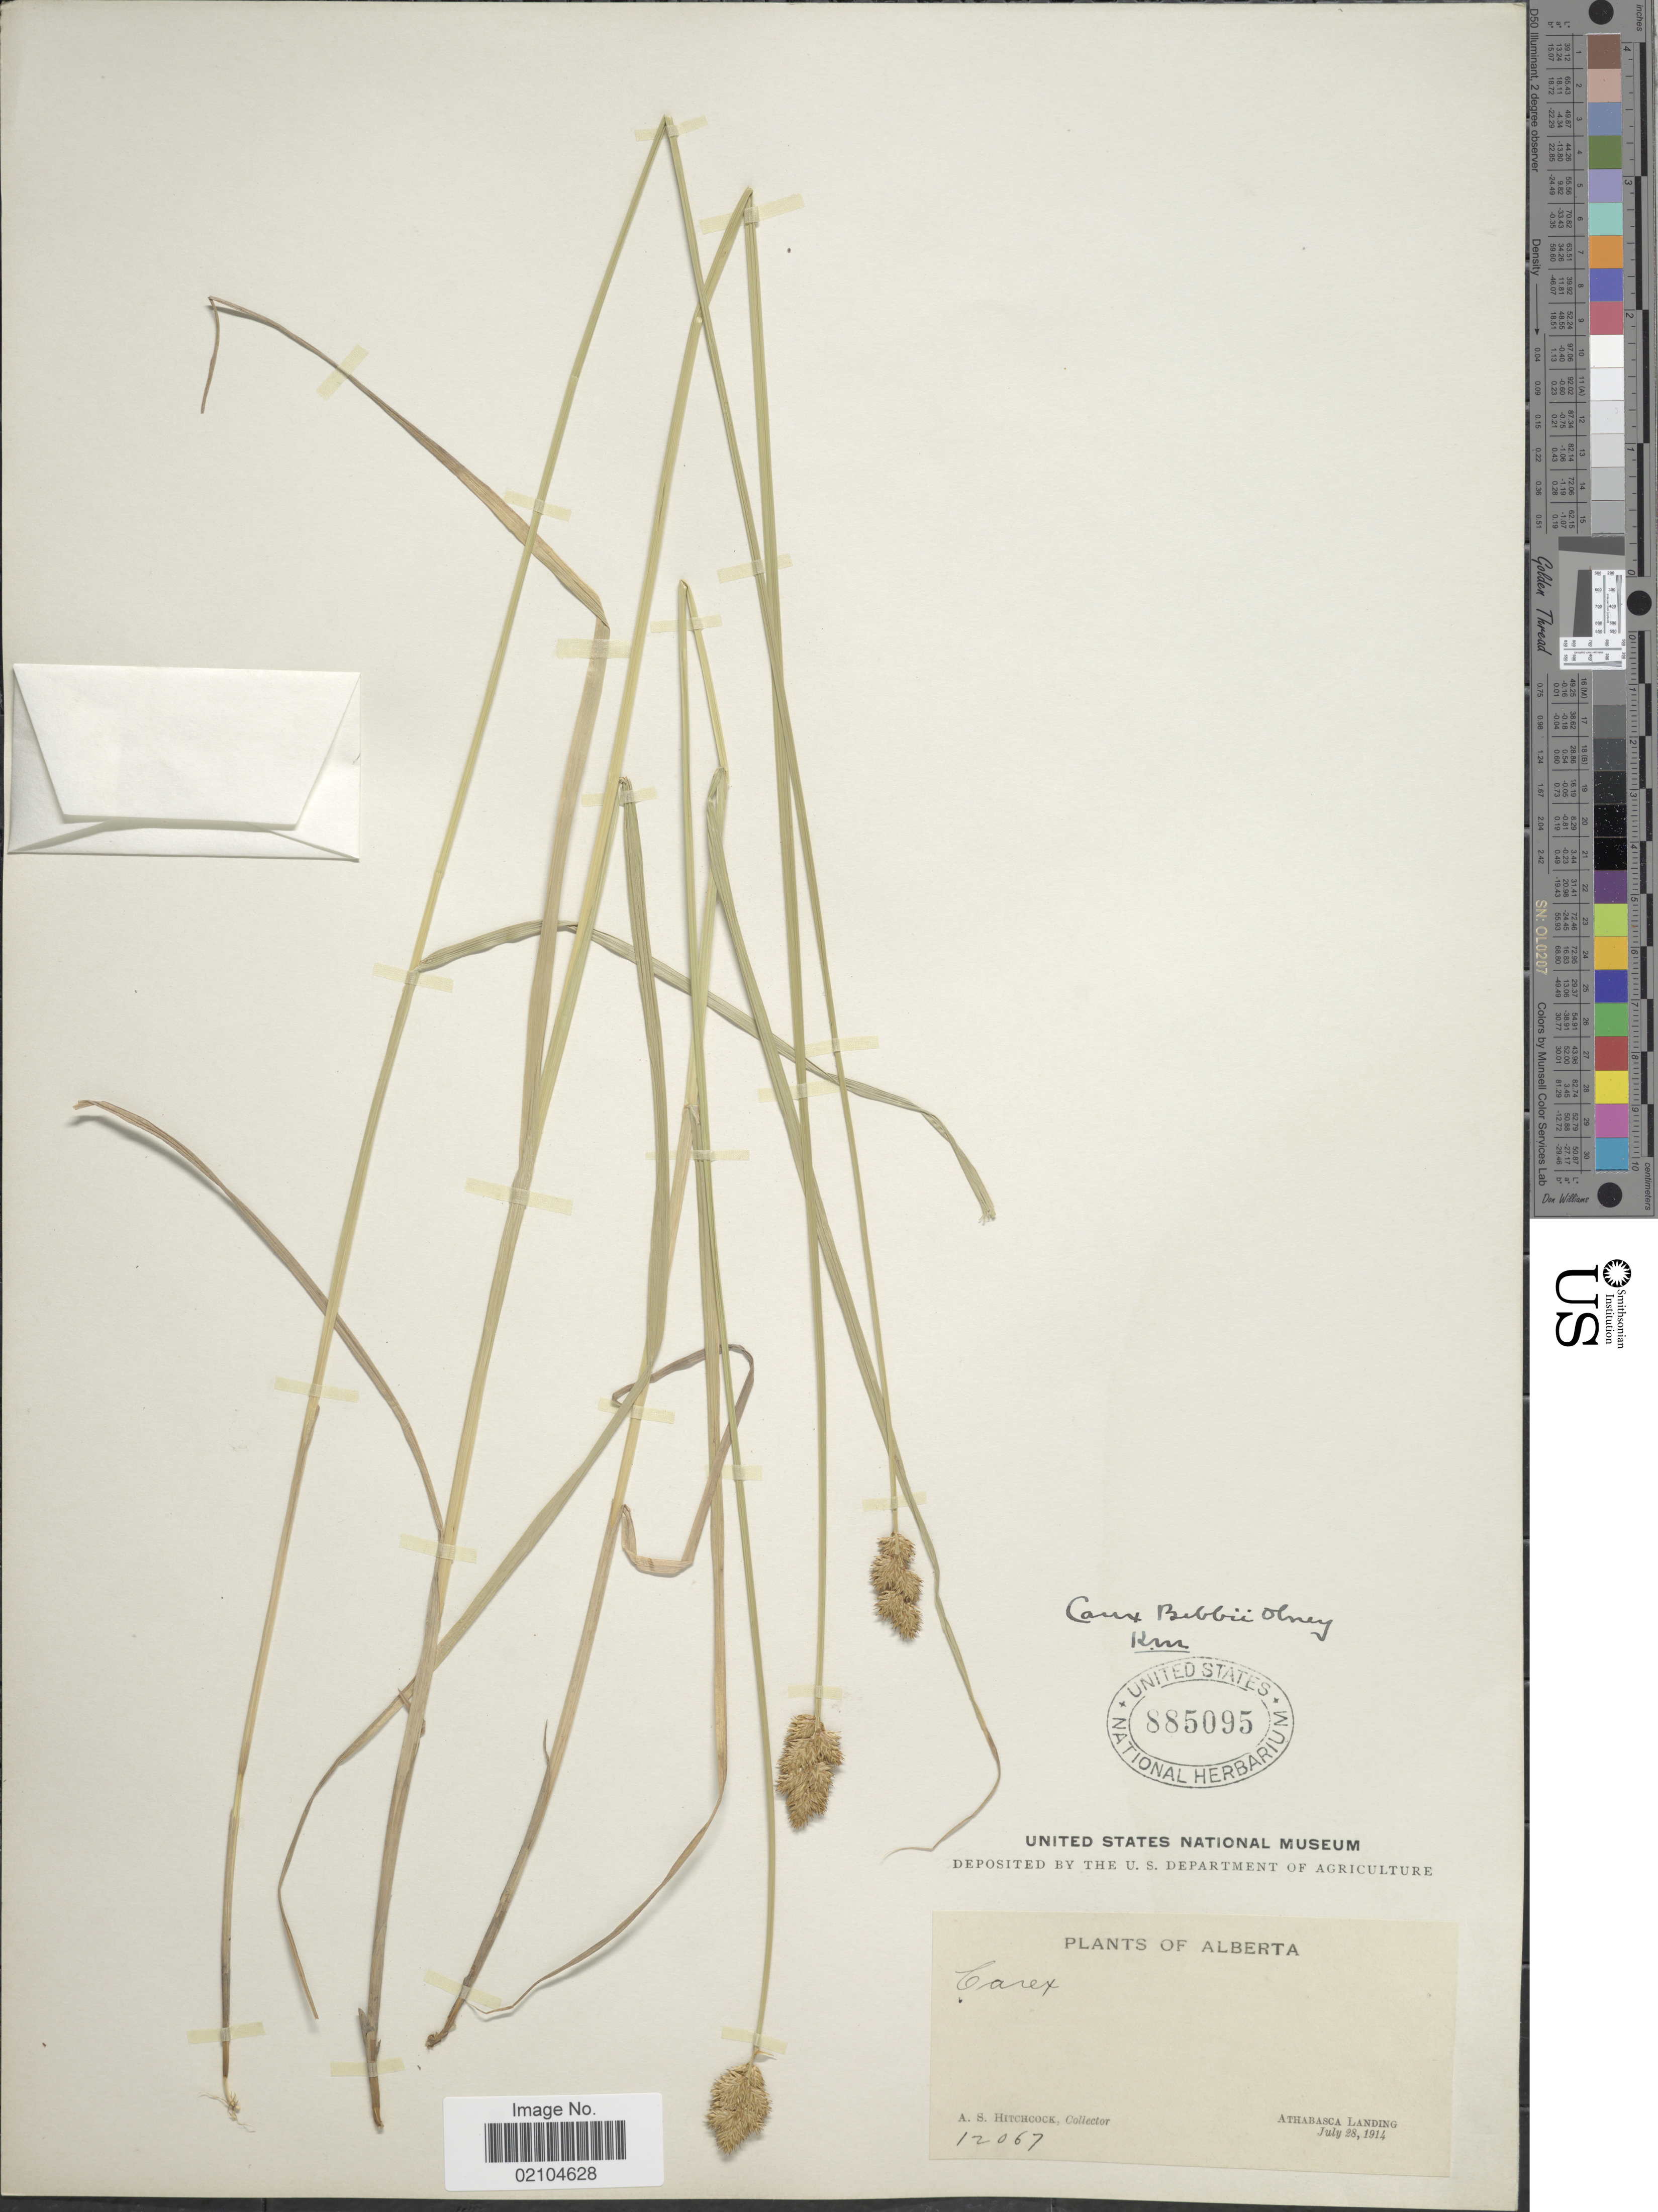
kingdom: Plantae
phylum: Tracheophyta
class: Liliopsida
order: Poales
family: Cyperaceae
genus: Carex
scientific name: Carex bebbii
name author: (L.H. Bailey) Olney ex Fernald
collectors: A. S. Hitchcock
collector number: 12067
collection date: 1914-07-28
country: Canada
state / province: Alberta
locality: Athabasca Landing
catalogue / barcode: US 885095